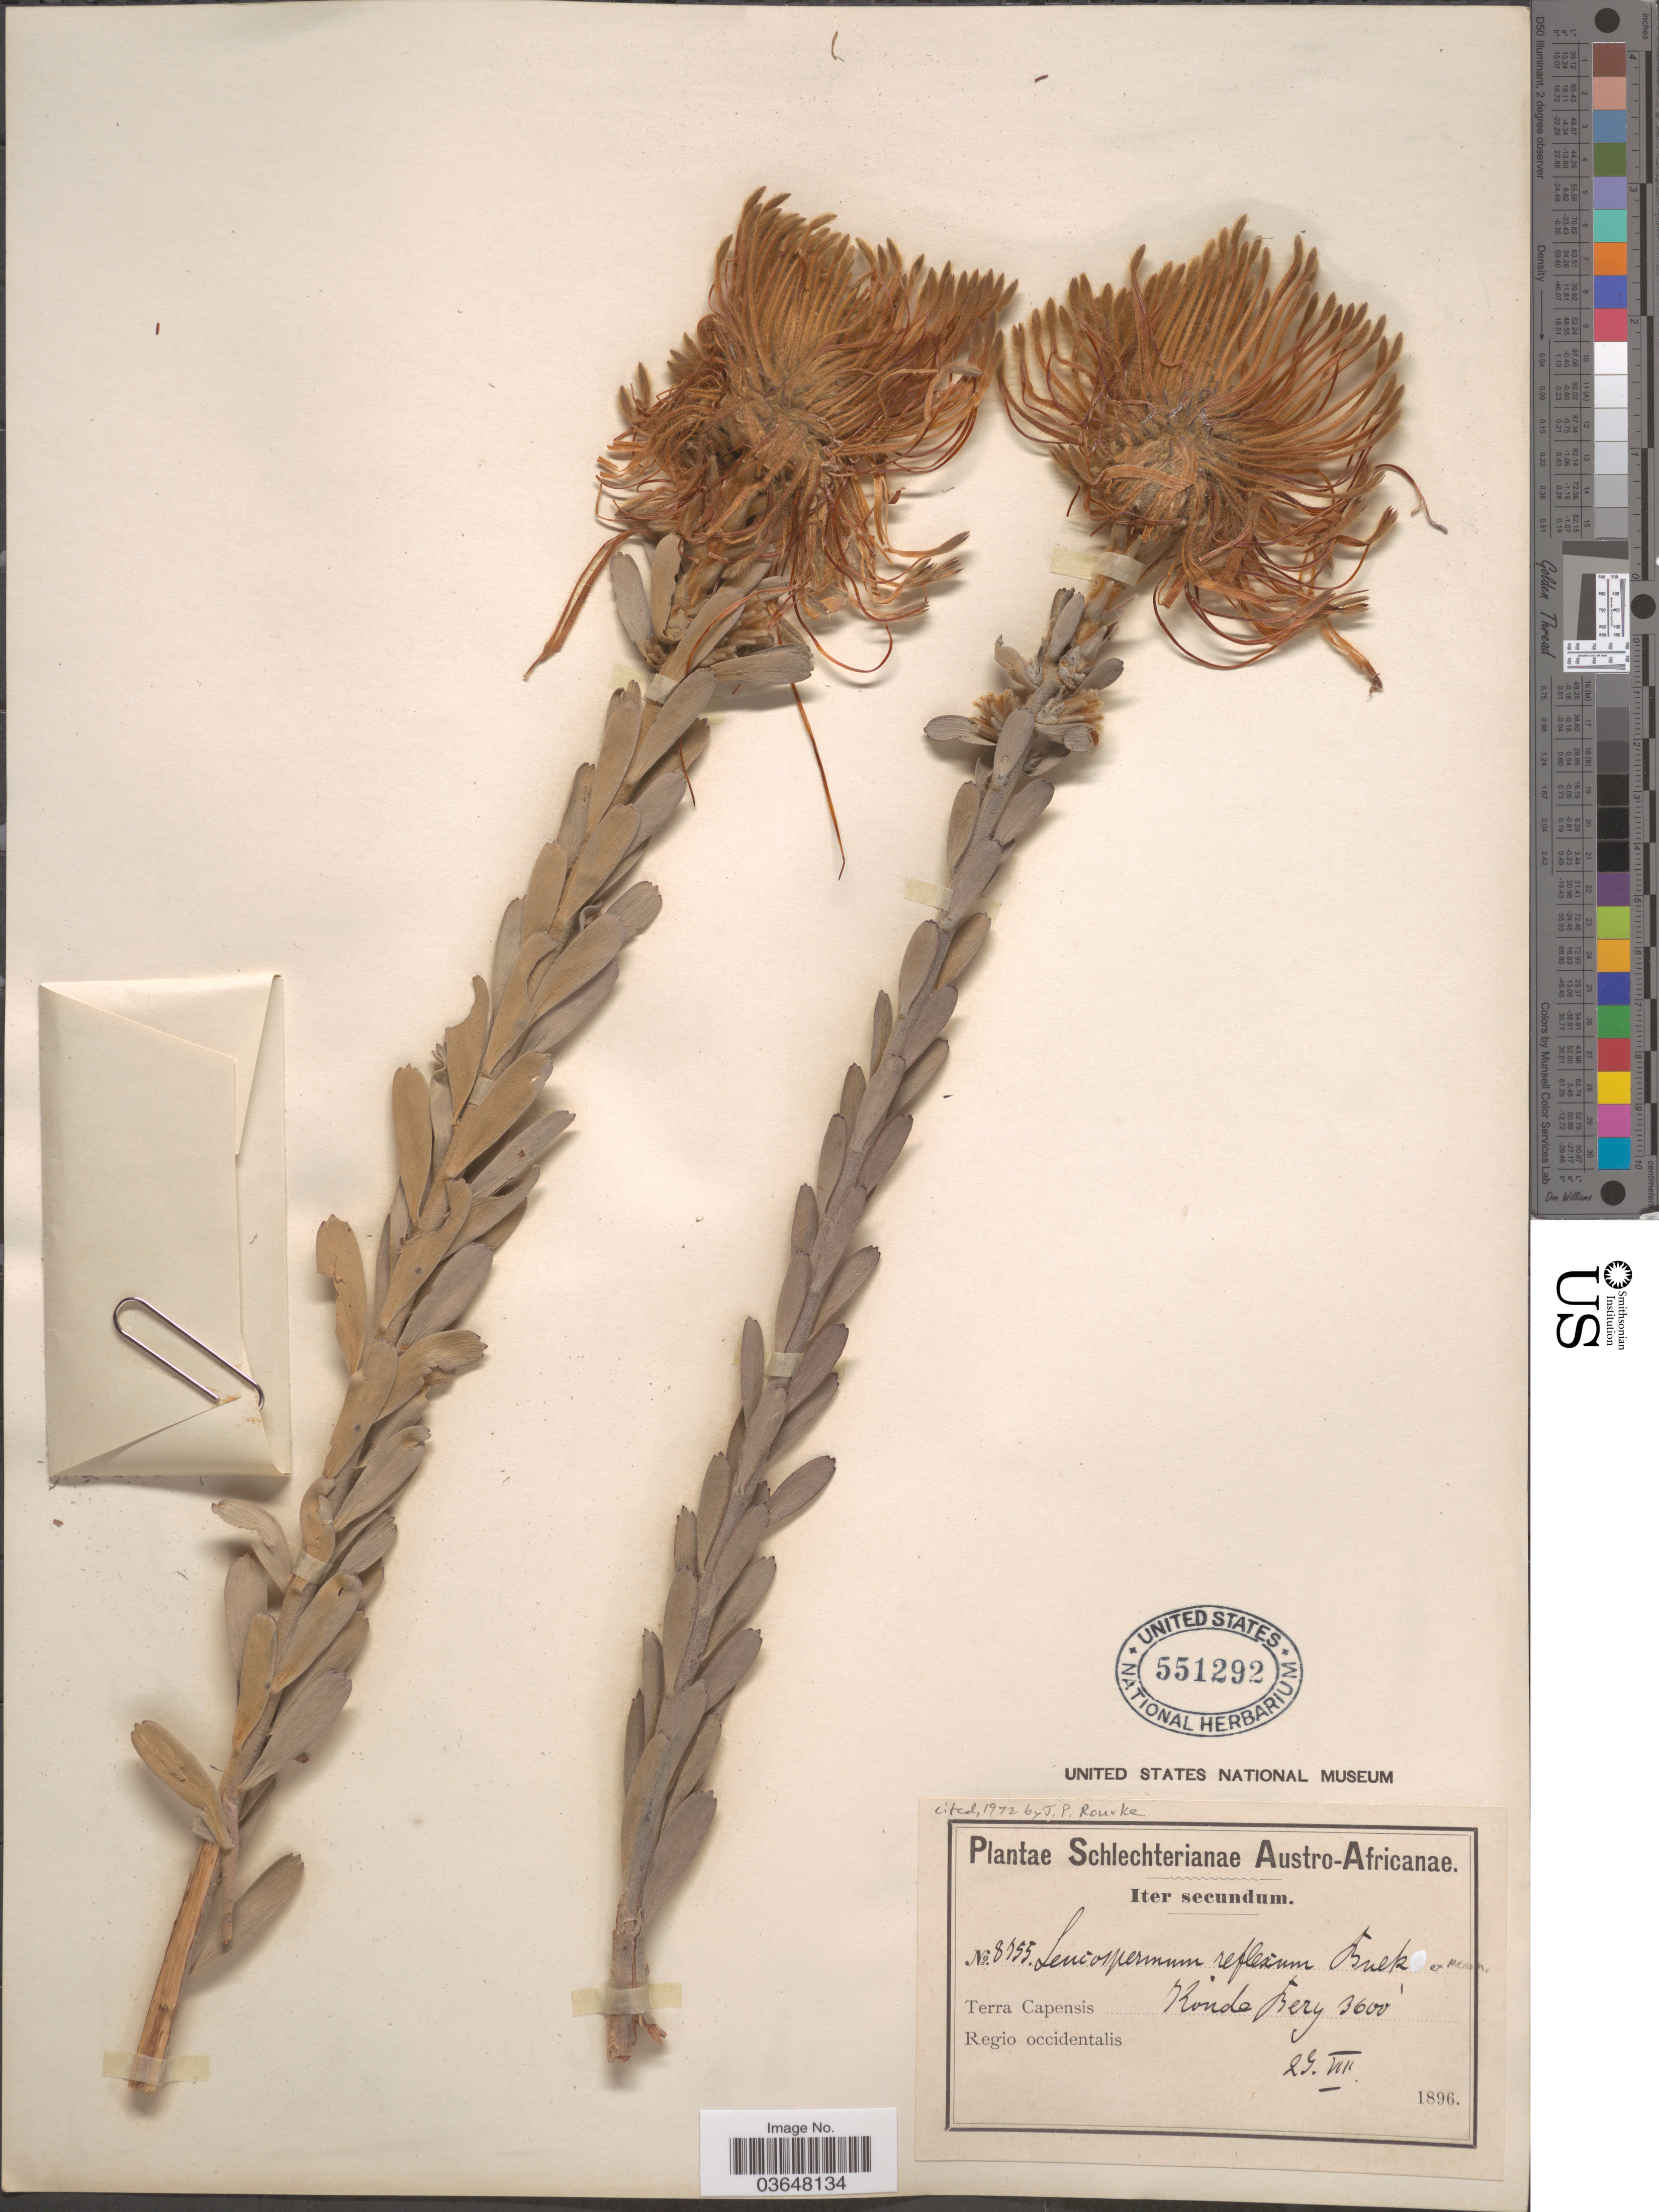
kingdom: Plantae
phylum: Tracheophyta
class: Magnoliopsida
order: Proteales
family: Proteaceae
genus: Leucospermum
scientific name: Leucospermum reflexum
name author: H. Buek ex Meisn.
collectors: Schlechter, --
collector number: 8755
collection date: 1896-08-29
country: South Africa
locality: Austro-Africanae. Terra Capensis Konde Berg. Regio occidentalis.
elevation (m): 1097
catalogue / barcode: US 551292